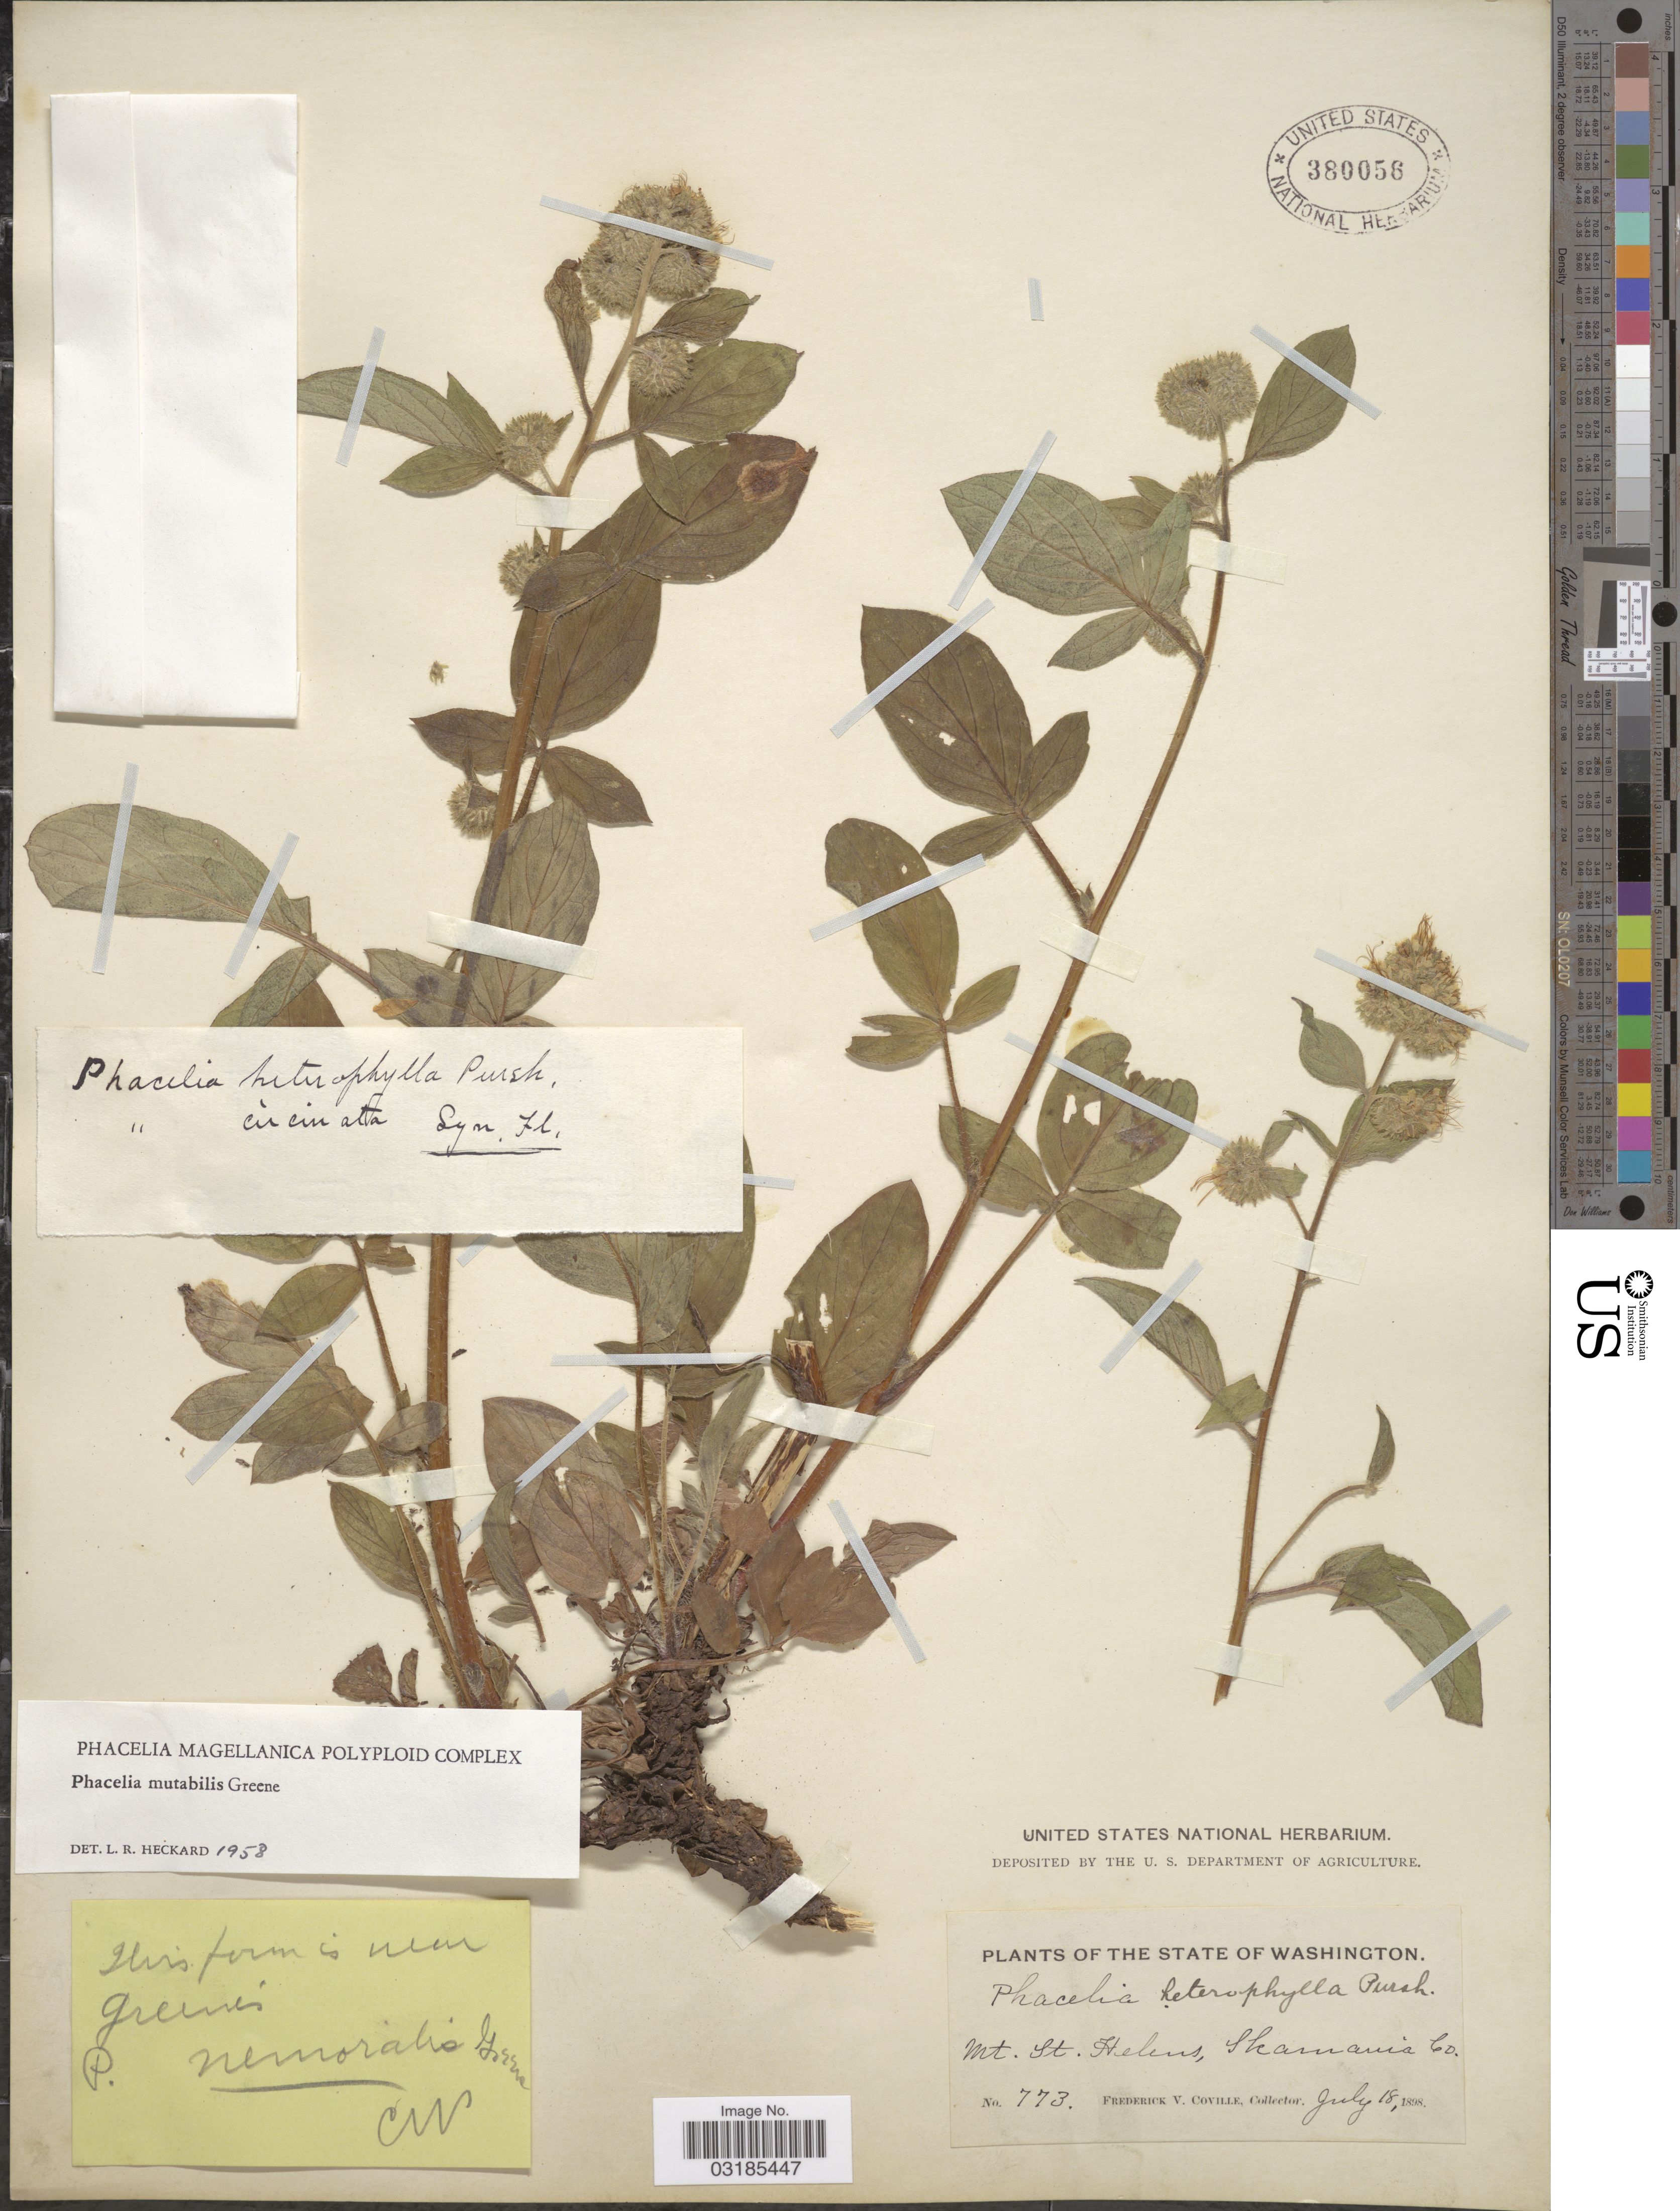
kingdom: Plantae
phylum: Tracheophyta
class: Magnoliopsida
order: Boraginales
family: Hydrophyllaceae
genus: Phacelia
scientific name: Phacelia mutabilis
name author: Greene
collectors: F. V. Coville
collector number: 773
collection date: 1898-07-18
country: United States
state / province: Washington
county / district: Skamania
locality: Mt. St. Helens, Skamania Co.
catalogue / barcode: US 380056